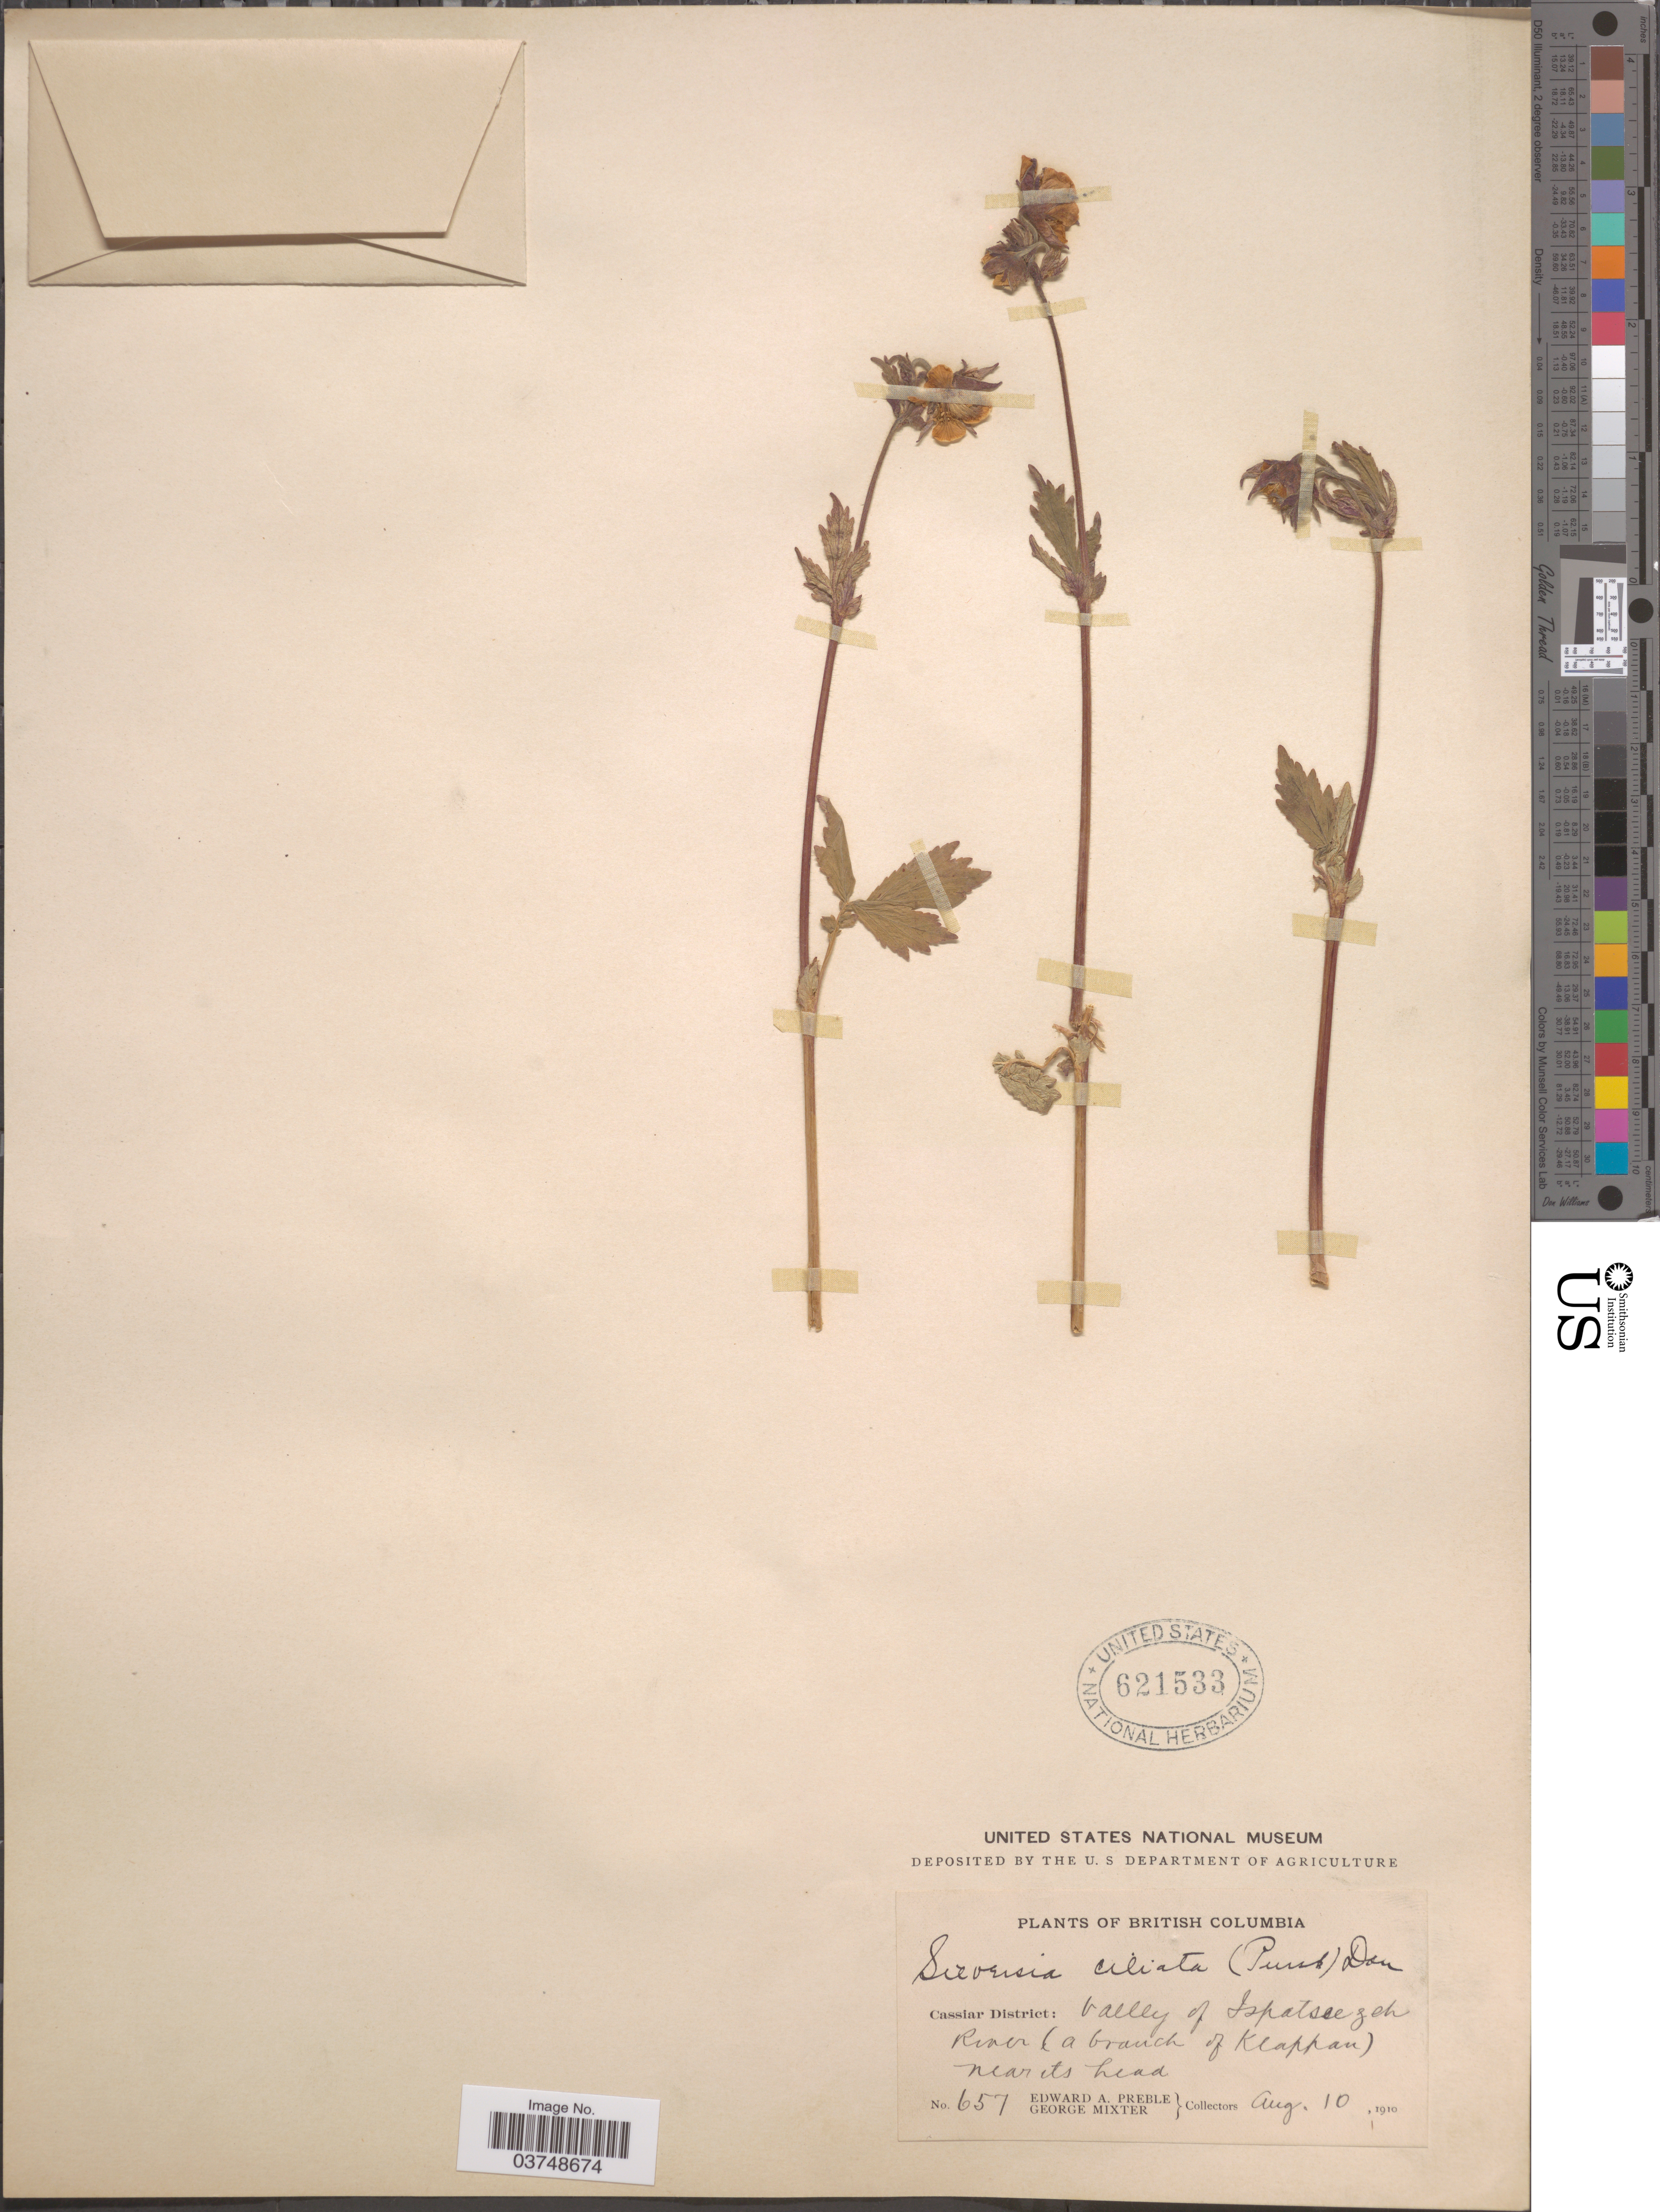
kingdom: Plantae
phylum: Tracheophyta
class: Magnoliopsida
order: Rosales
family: Rosaceae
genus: Geum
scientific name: Geum triflorum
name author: Pursh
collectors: E. Preble & G. Mixter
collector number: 657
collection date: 1910-08-10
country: Canada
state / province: British Columbia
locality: Cassiar District: Valley of Ispatseezeh River (a branch of Klappan).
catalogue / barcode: US 621533